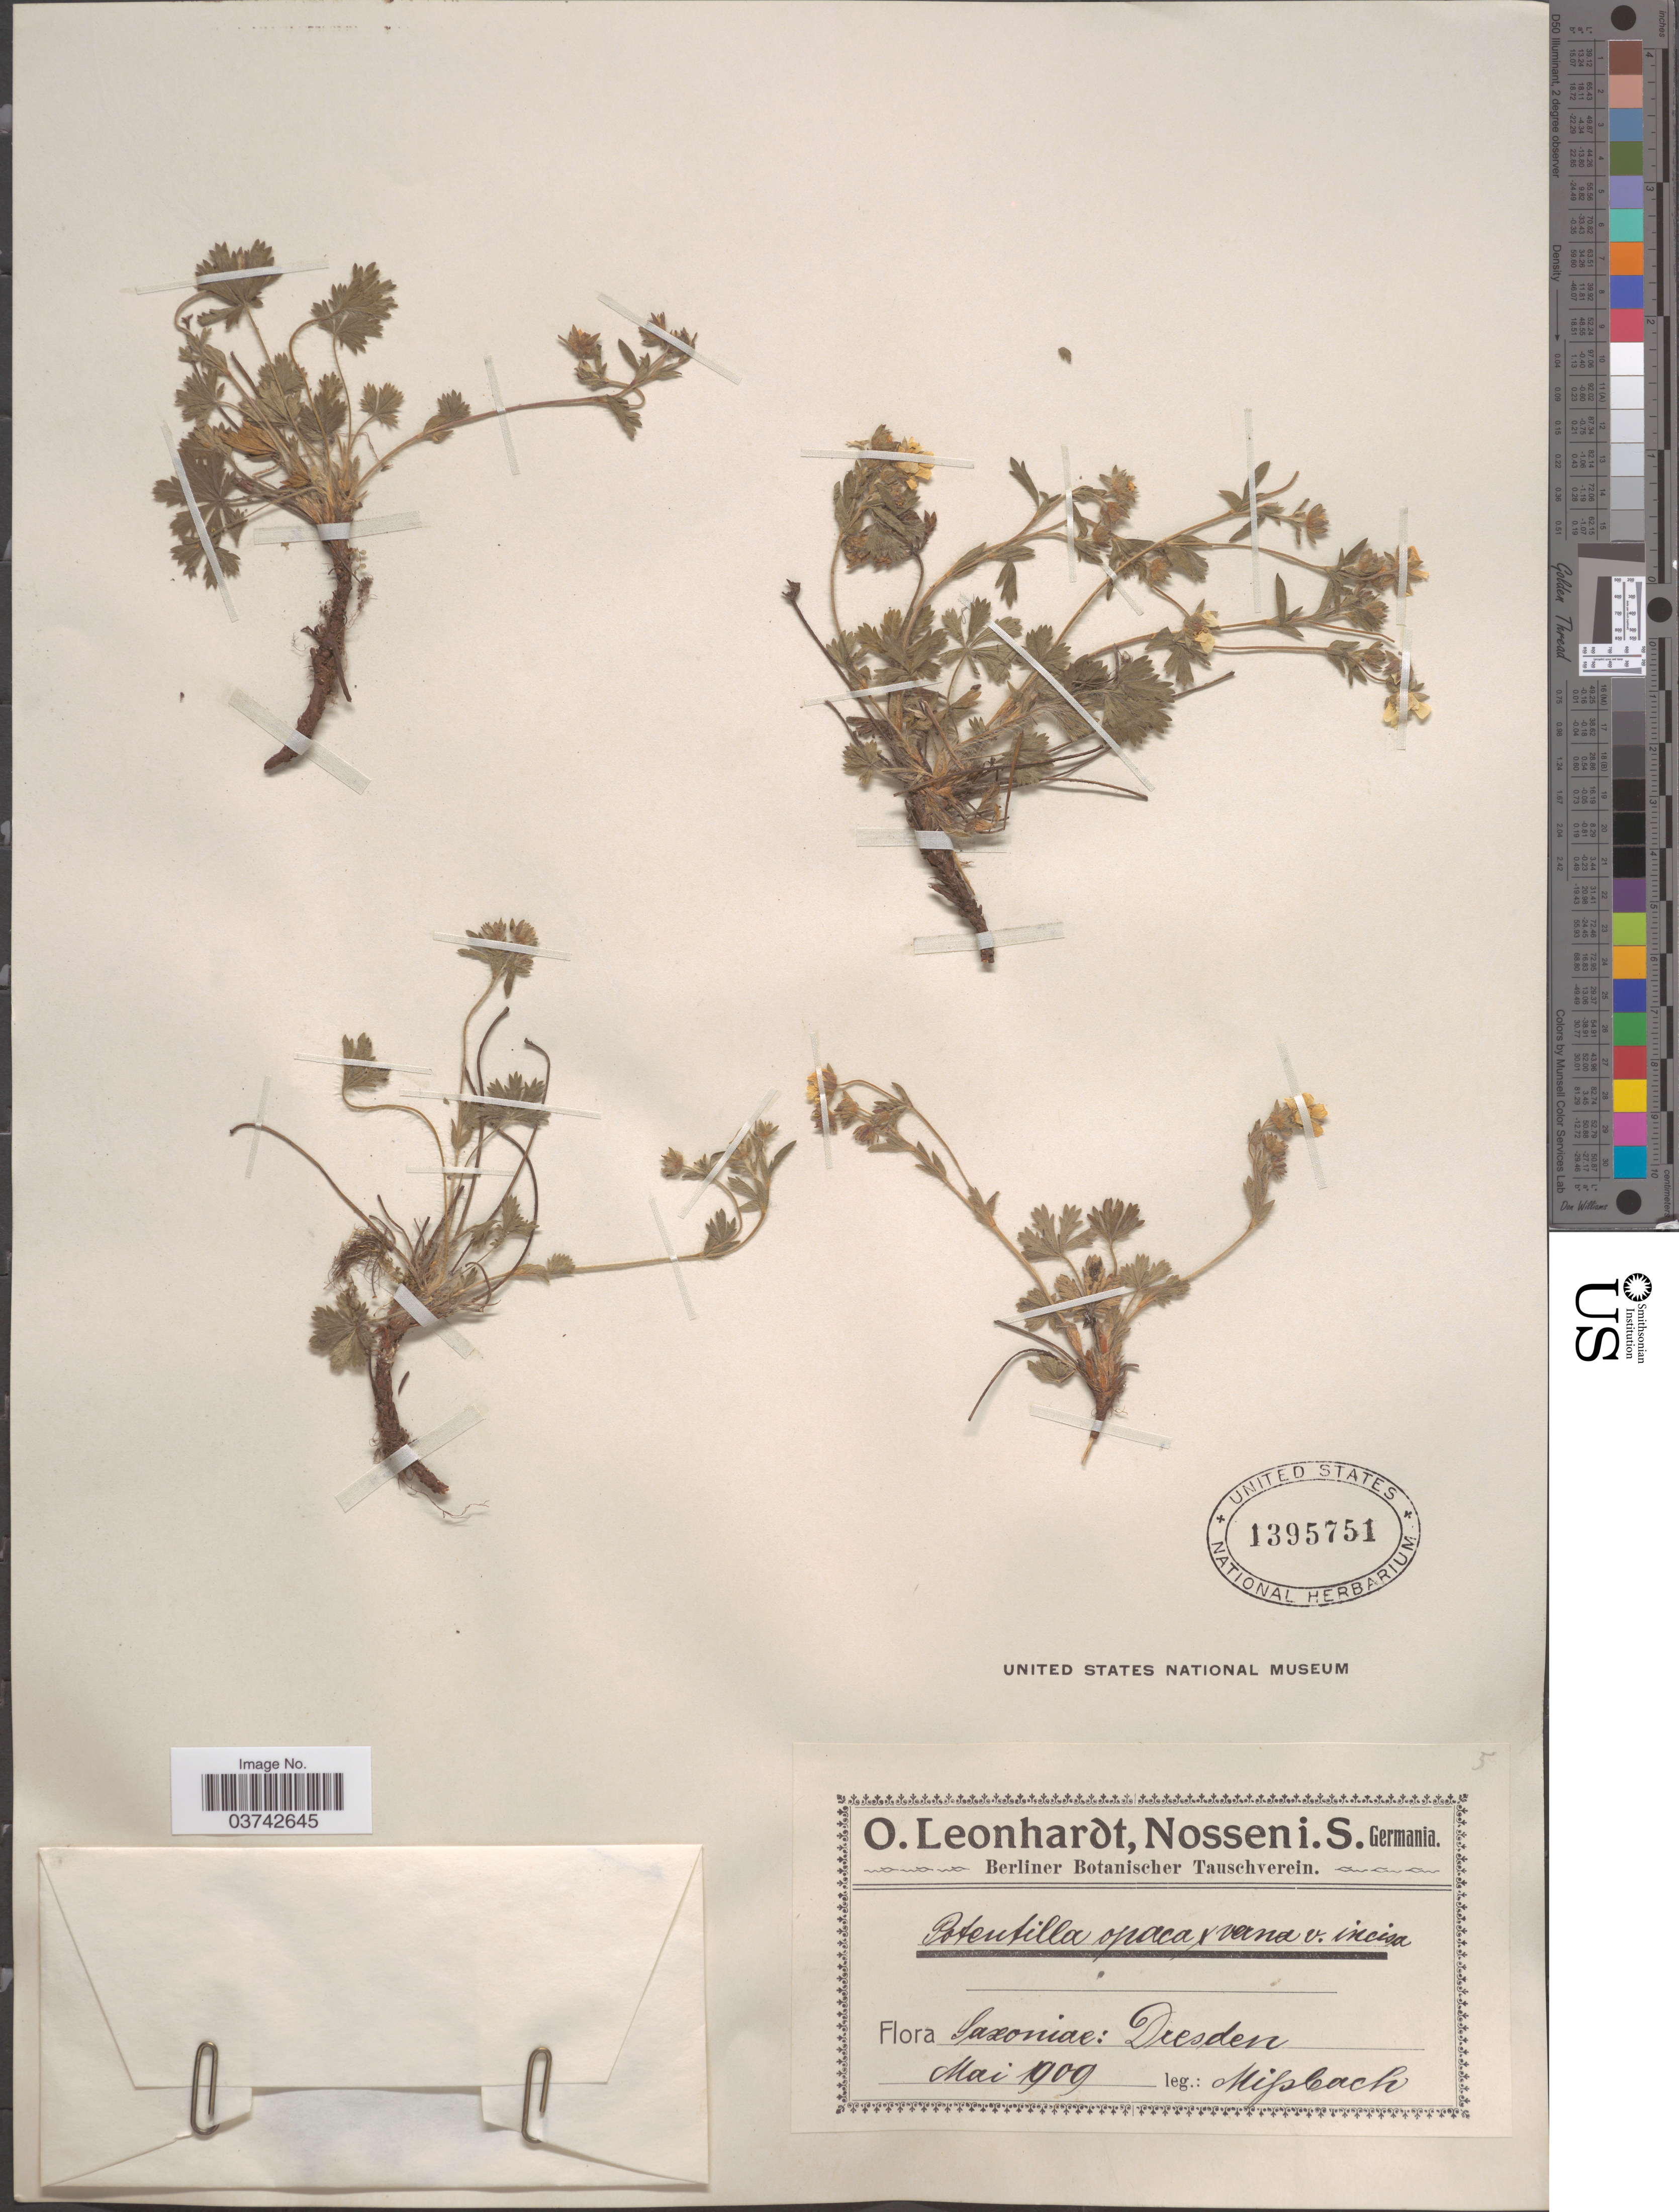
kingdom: Plantae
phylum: Tracheophyta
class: Magnoliopsida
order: Rosales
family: Rosaceae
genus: Potentilla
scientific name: Potentilla opaca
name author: L.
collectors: E. Missbach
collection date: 1909-05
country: Germany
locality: Saxoniæ: Dresden.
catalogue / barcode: US 1395751